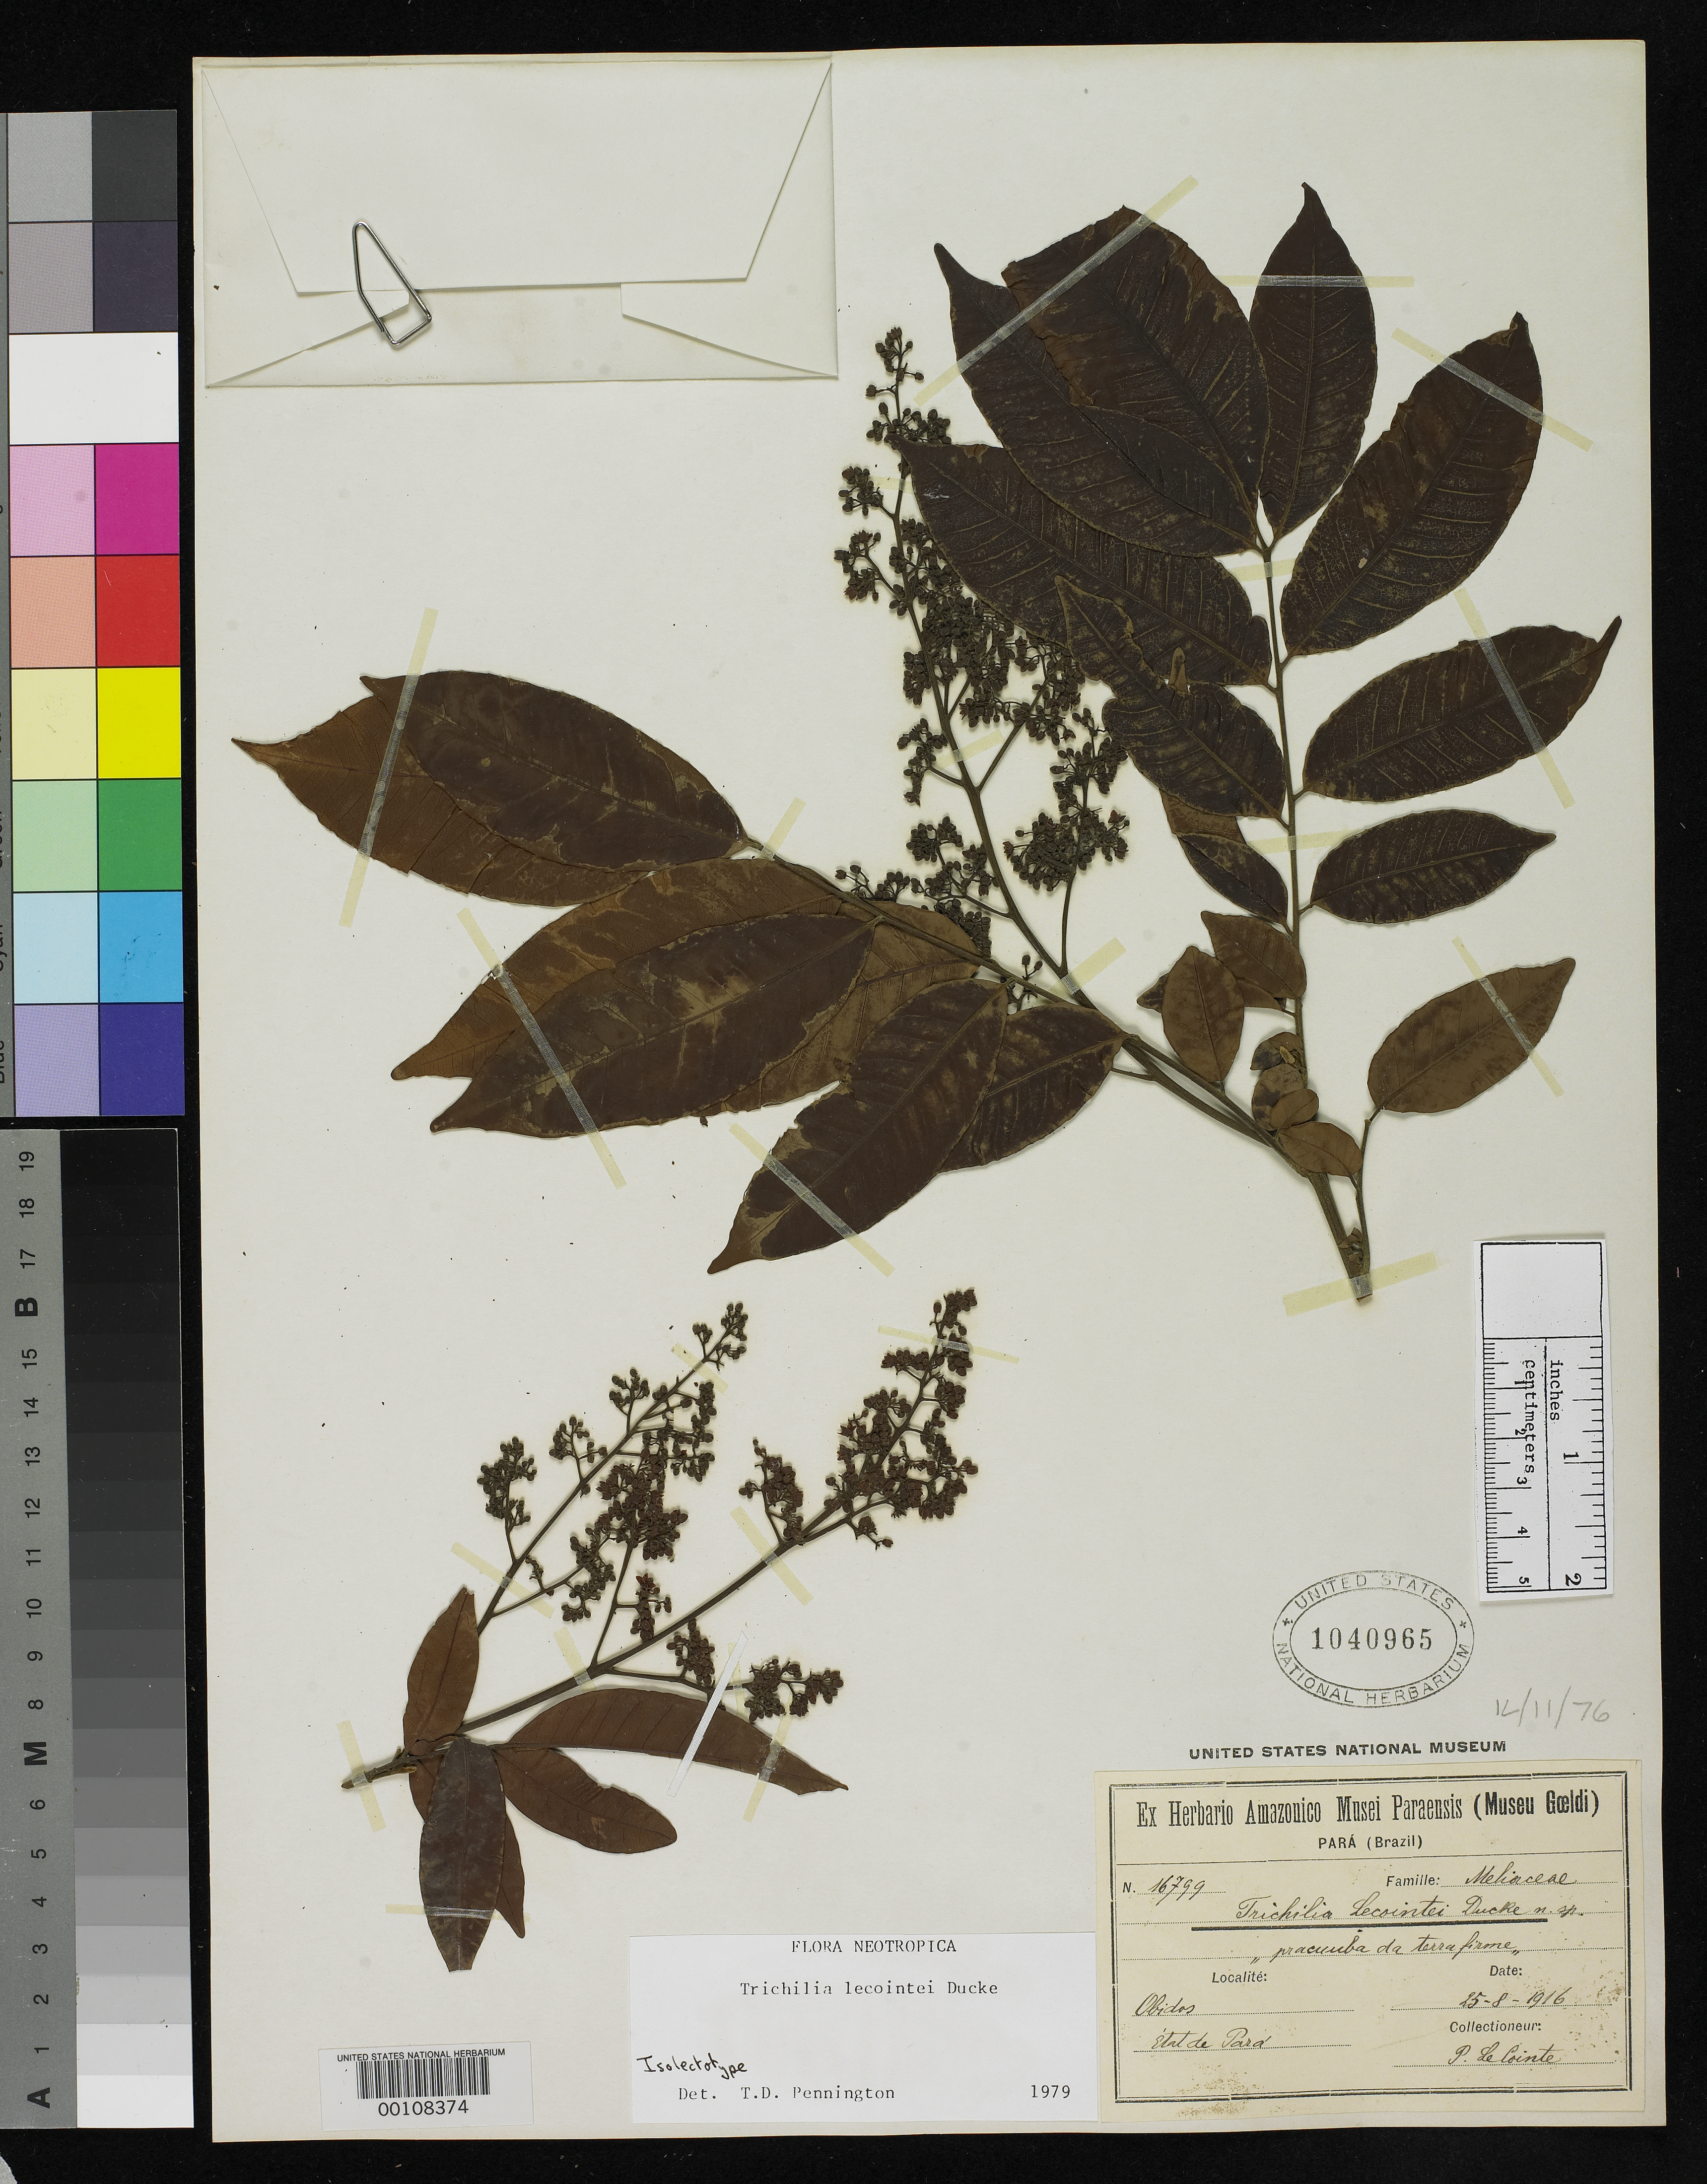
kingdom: Plantae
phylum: Tracheophyta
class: Magnoliopsida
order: Sapindales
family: Meliaceae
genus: Trichilia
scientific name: Trichilia lecointei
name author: Ducke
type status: Isolectotype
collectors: P. Cointe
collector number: Herb. Mus. Paraensis 16799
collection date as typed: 25 Aug 1916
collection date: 1916-08-25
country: Brazil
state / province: Pará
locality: Obidos, "Pracuuba da Terra Firme".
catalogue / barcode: US 1040965